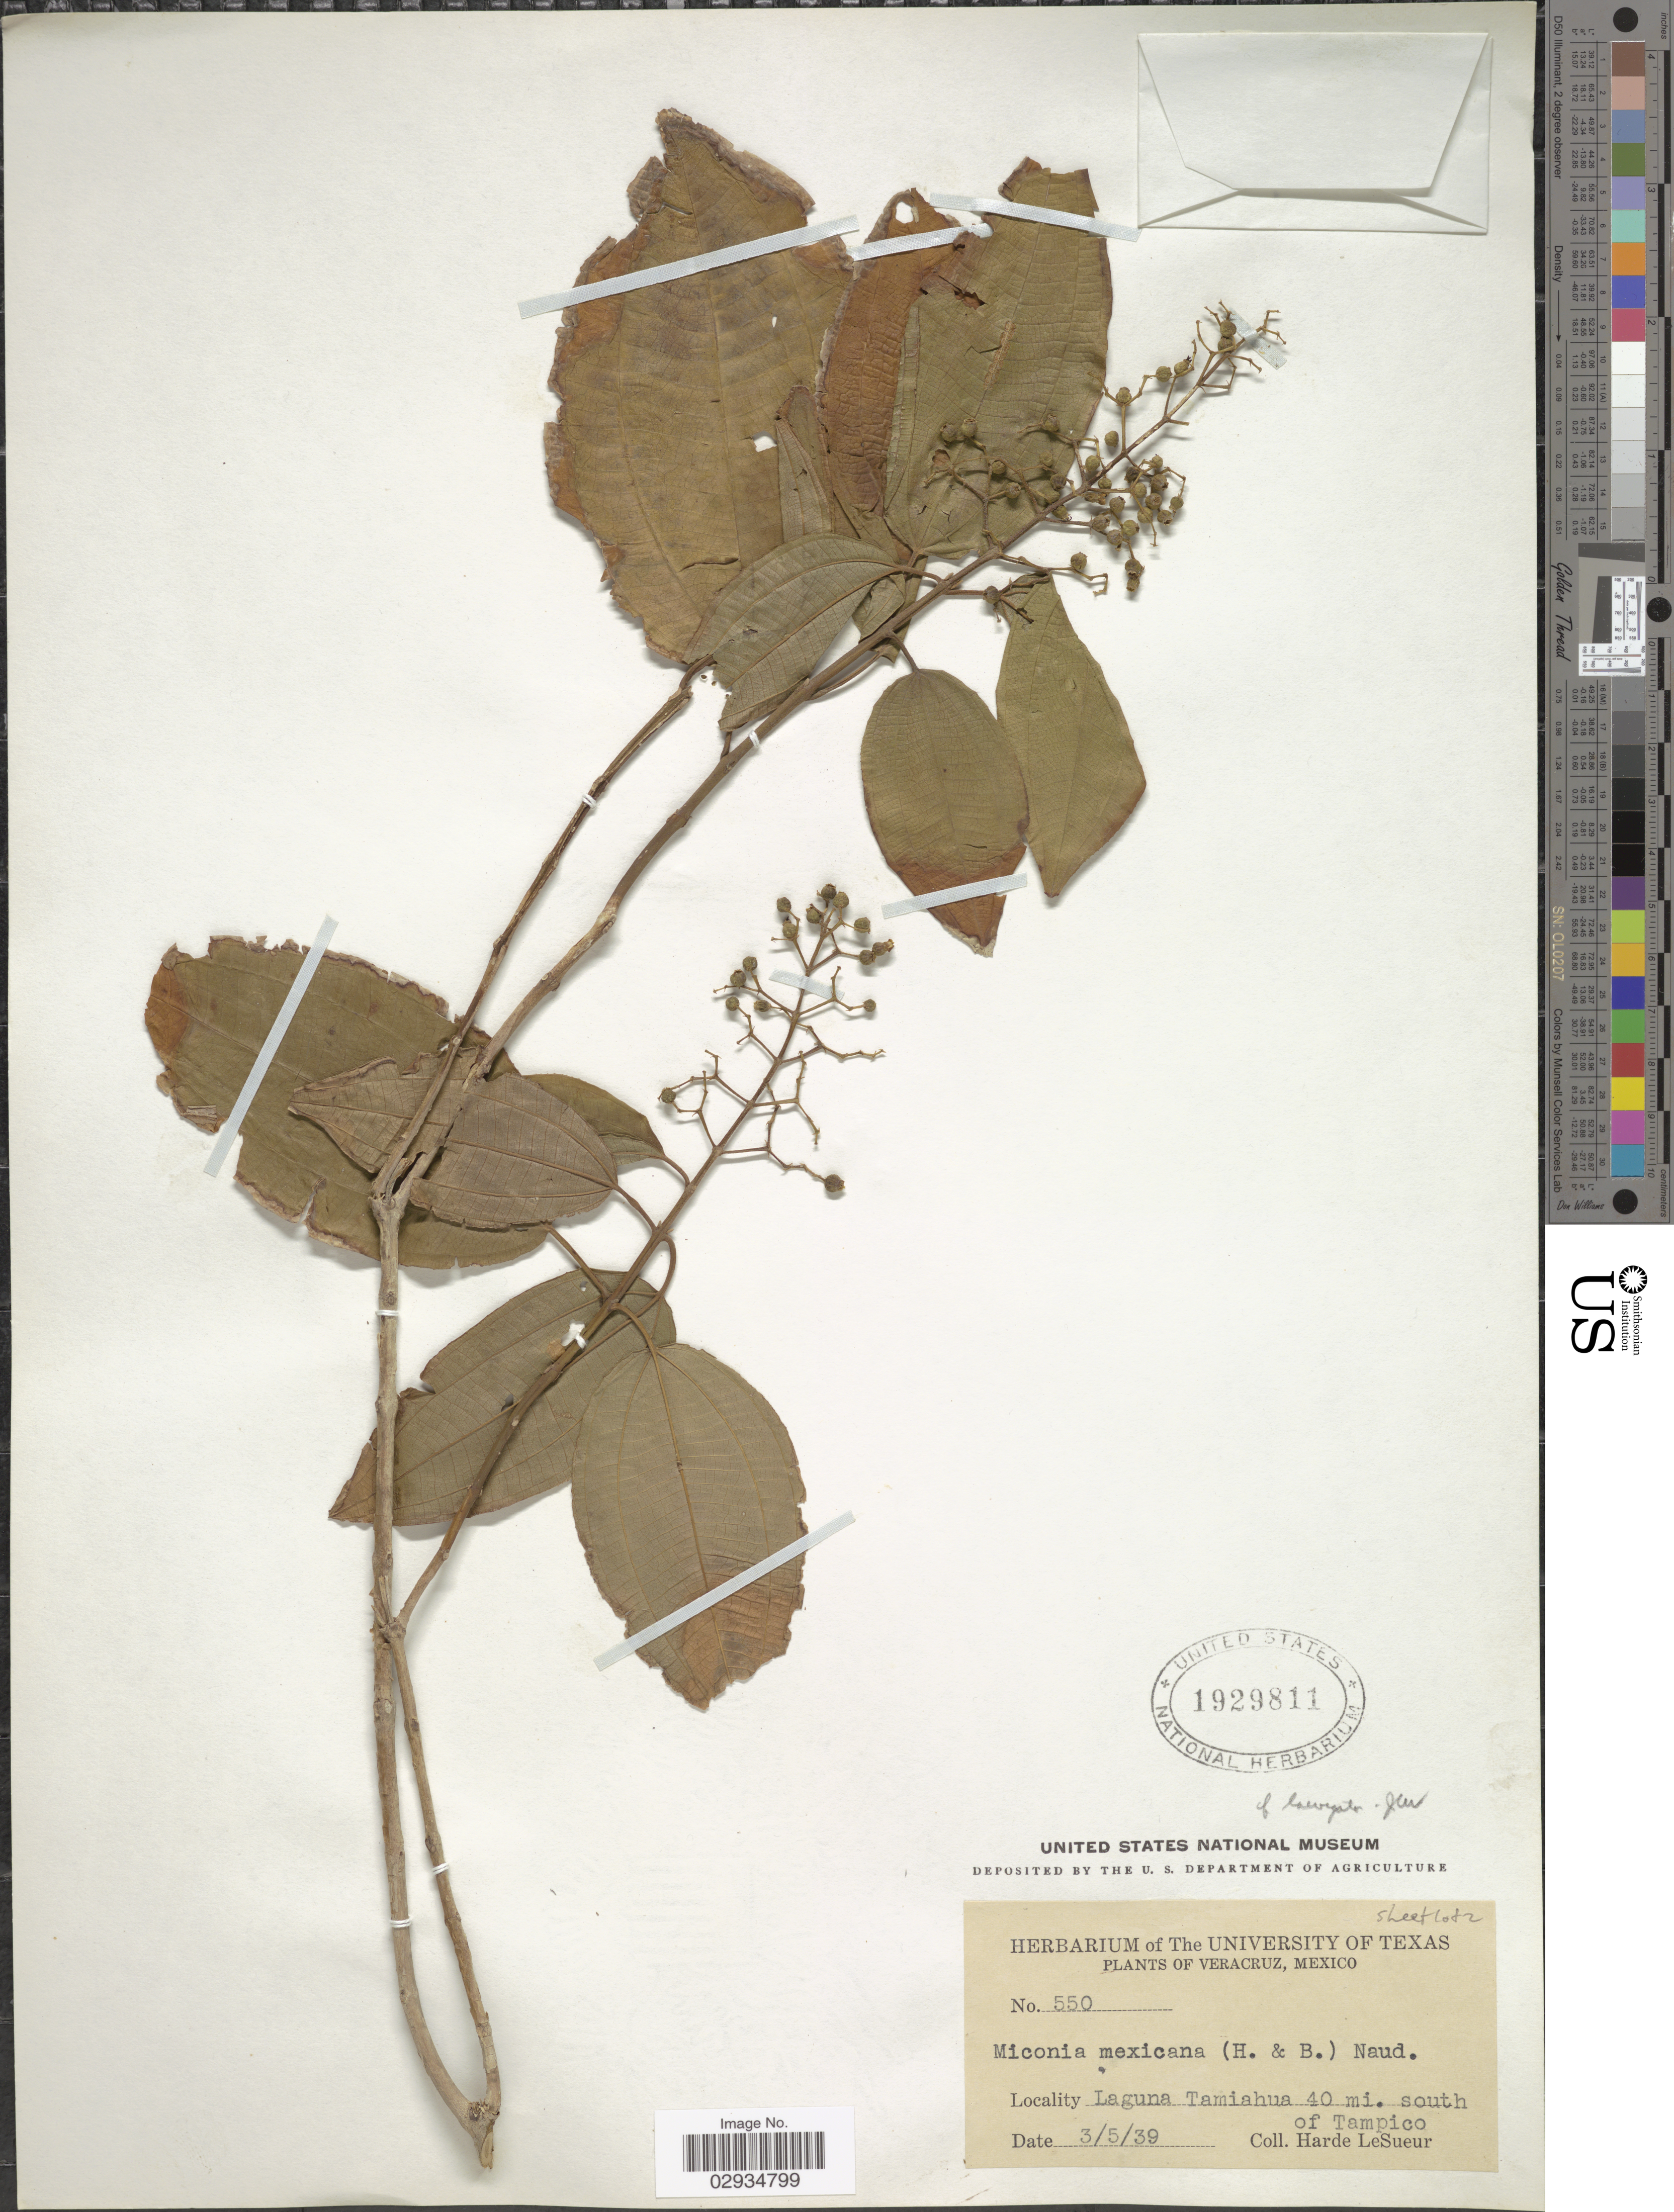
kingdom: Plantae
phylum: Tracheophyta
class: Magnoliopsida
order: Myrtales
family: Melastomataceae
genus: Miconia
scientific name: Miconia laevigata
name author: (L.) D. Don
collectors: H. LeSueur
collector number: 550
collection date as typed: Transcribed d/m/y: 3/5/39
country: Mexico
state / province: Veracruz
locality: Veracruz. Laguna Tamiahua 40 mi. south of Tampico.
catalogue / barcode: US 1929811